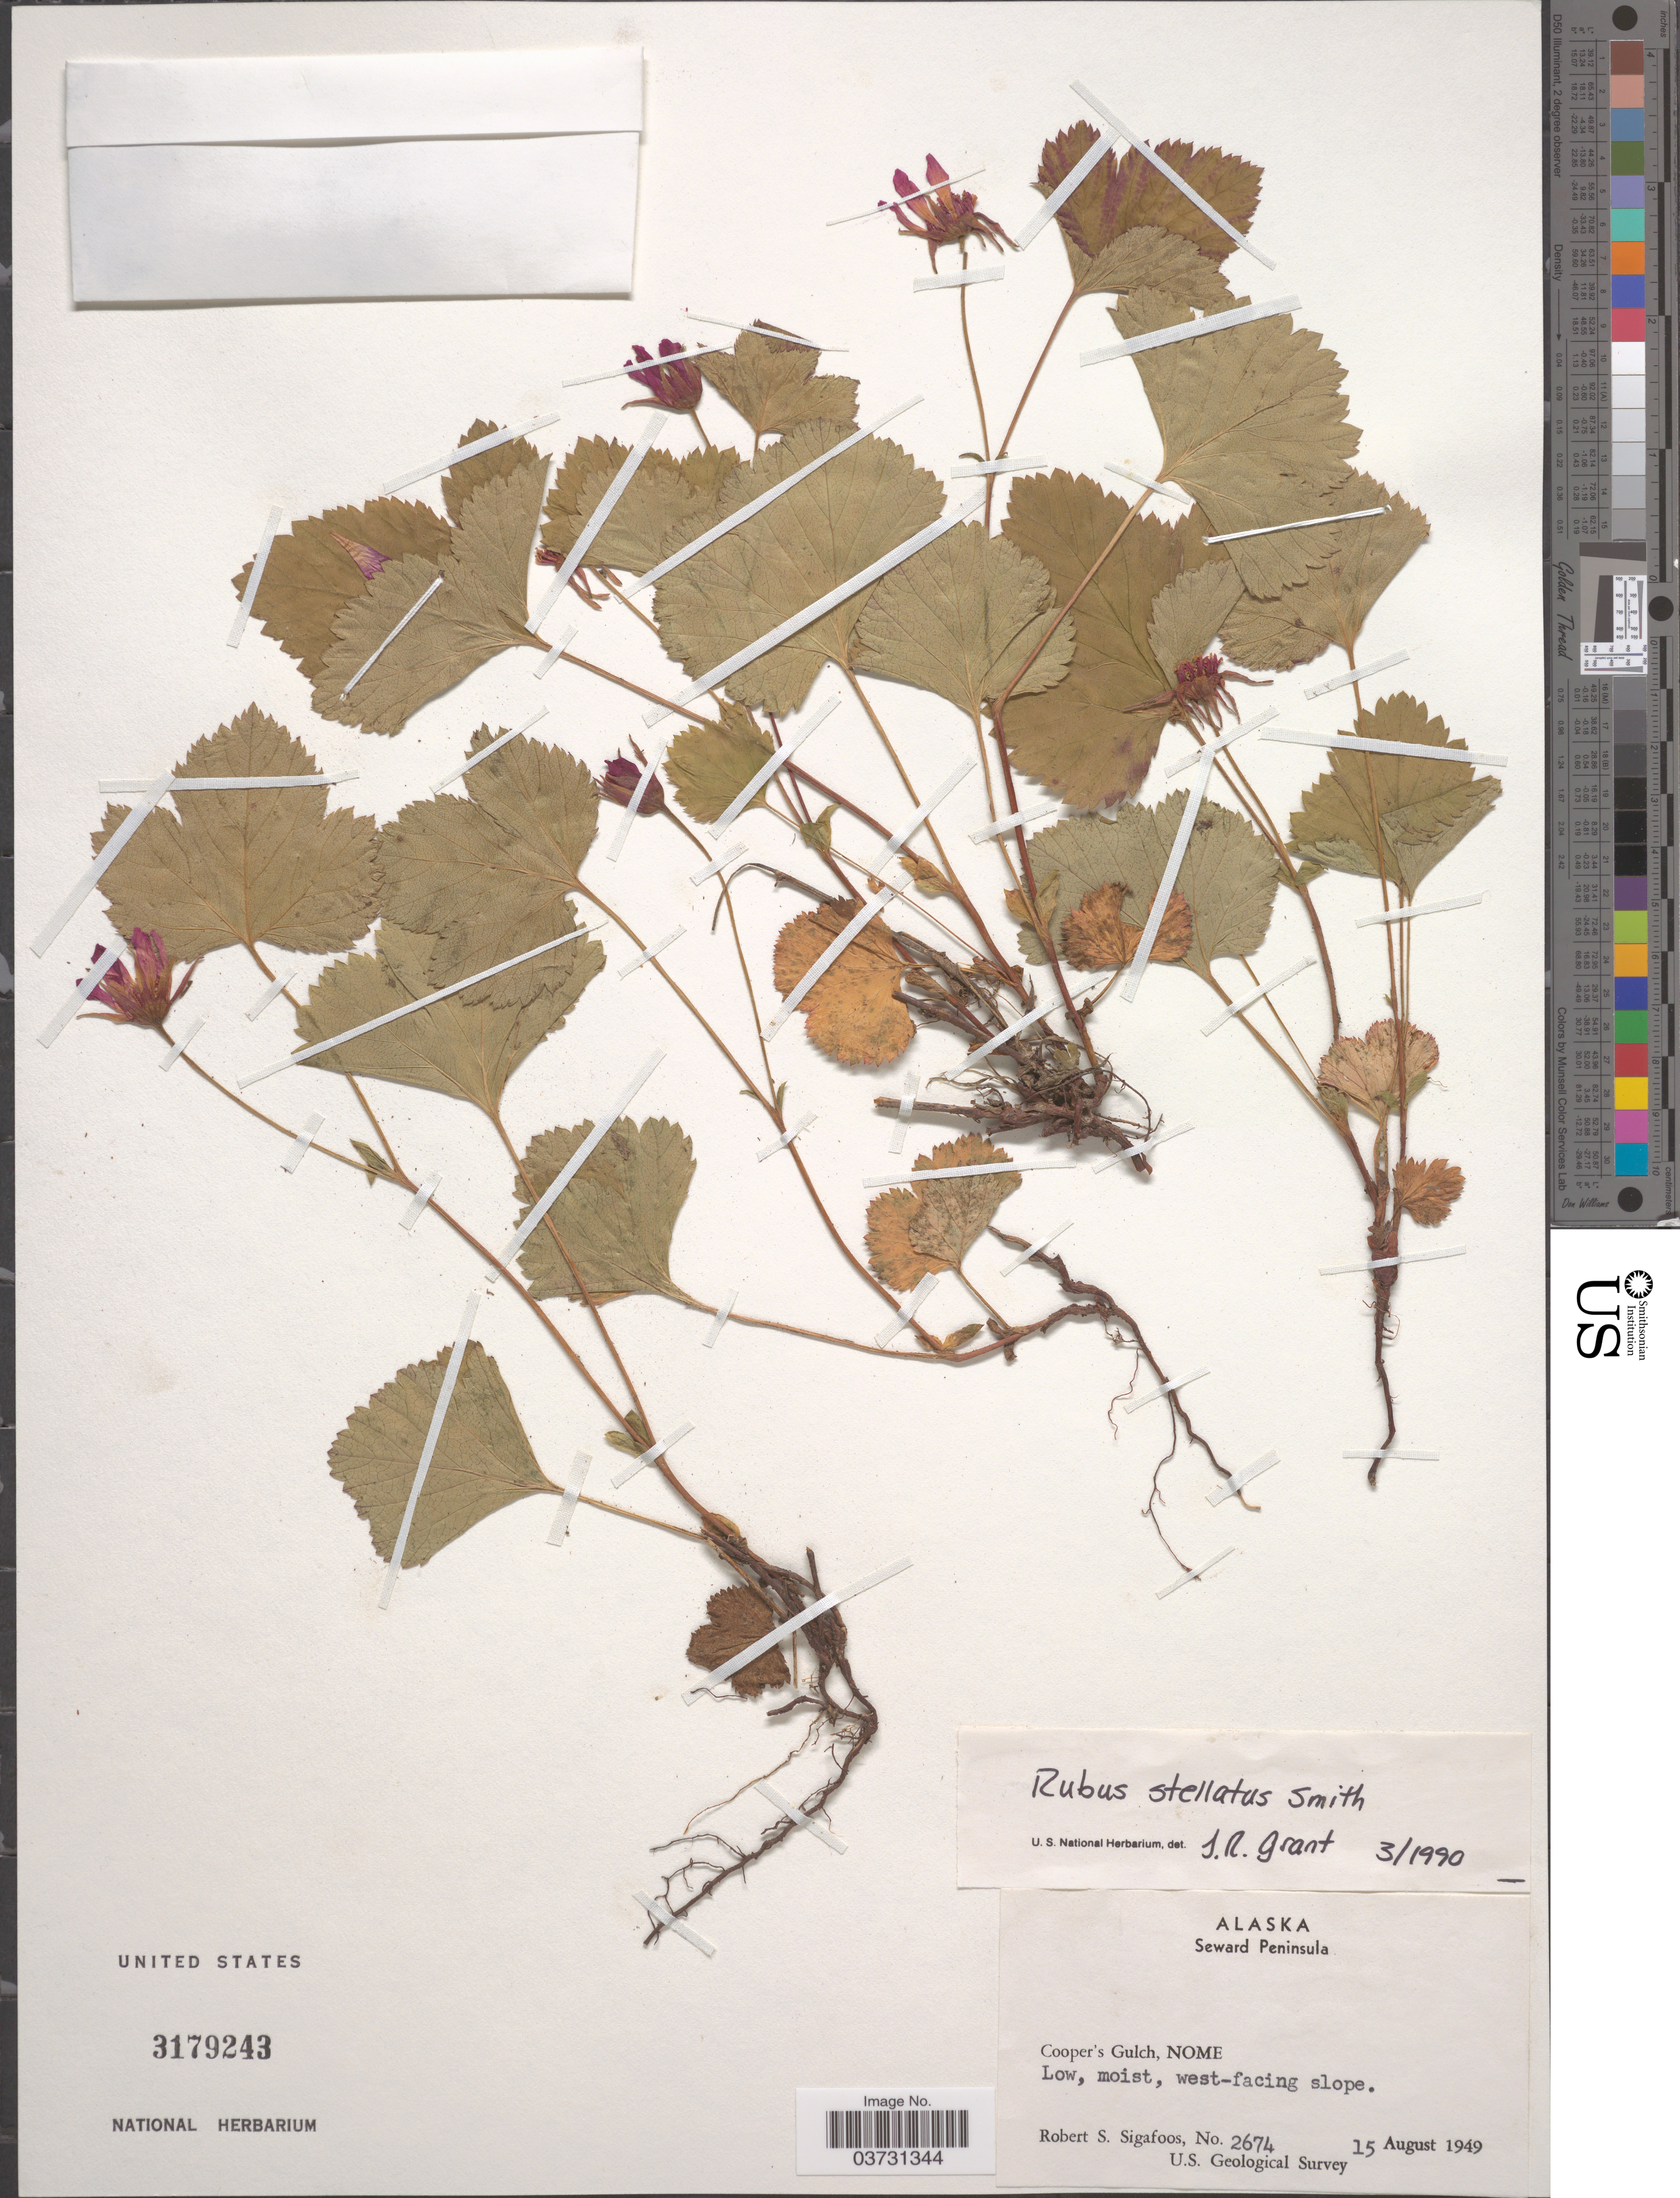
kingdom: Plantae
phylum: Tracheophyta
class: Magnoliopsida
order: Rosales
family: Rosaceae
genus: Rubus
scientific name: Rubus stellatus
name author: Sm.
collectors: R. Sigafoos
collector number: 2674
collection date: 1949-08-15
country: United States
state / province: Alaska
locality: Seward Peninsula. Cooper's Gulch, Nome. Low, moist, west-facing slope.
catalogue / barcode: US 3179243